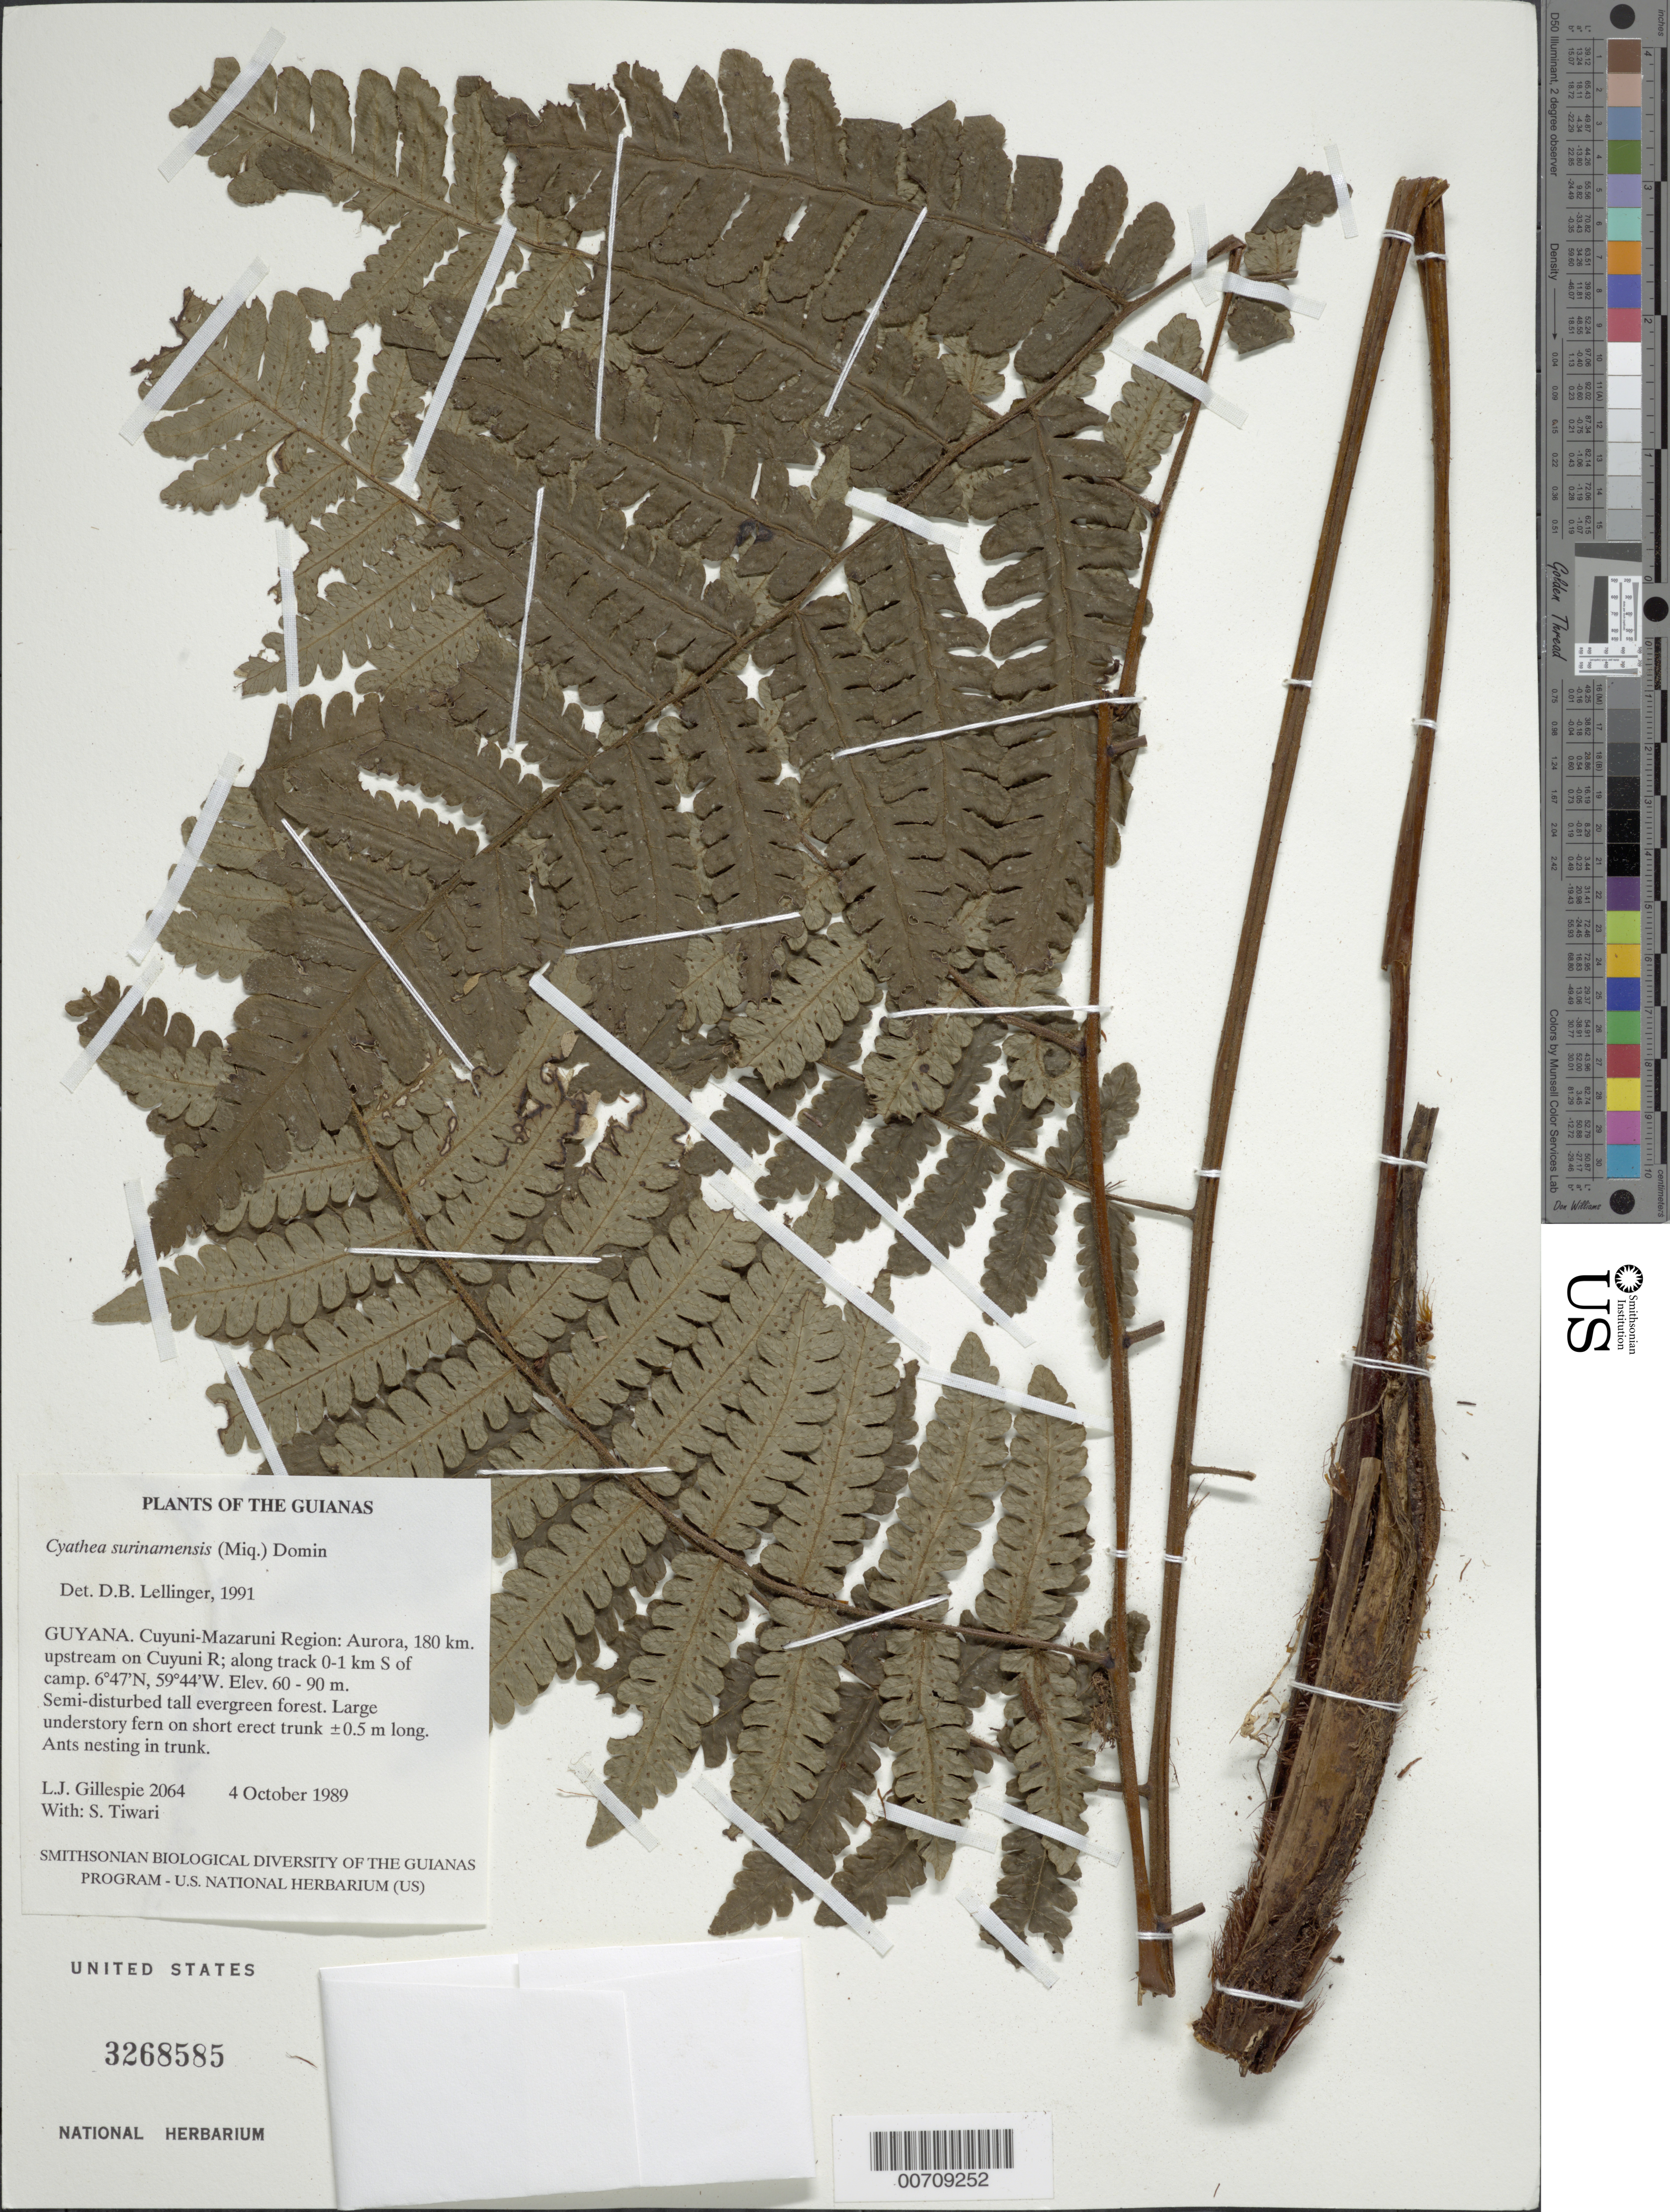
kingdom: Plantae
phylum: Tracheophyta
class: Polypodiopsida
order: Cyatheales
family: Cyatheaceae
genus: Cyathea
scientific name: Cyathea surinamensis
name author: (Miq.) Domin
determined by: Lellinger, David B., (BOT), Smithsonian Institution - National Museum of Natural History (UNITED STATES)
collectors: L. J. Gillespie & S. Tiwari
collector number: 2064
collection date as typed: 4 October 1989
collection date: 1989-10-04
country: Guyana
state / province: Cuyuni-Mazaruni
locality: Aurora, 180 km. upstream on Cuyuni R; along track 0-1 km S of camp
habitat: Semi-disturbed tall evergreen forest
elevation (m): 60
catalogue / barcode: US 3268585